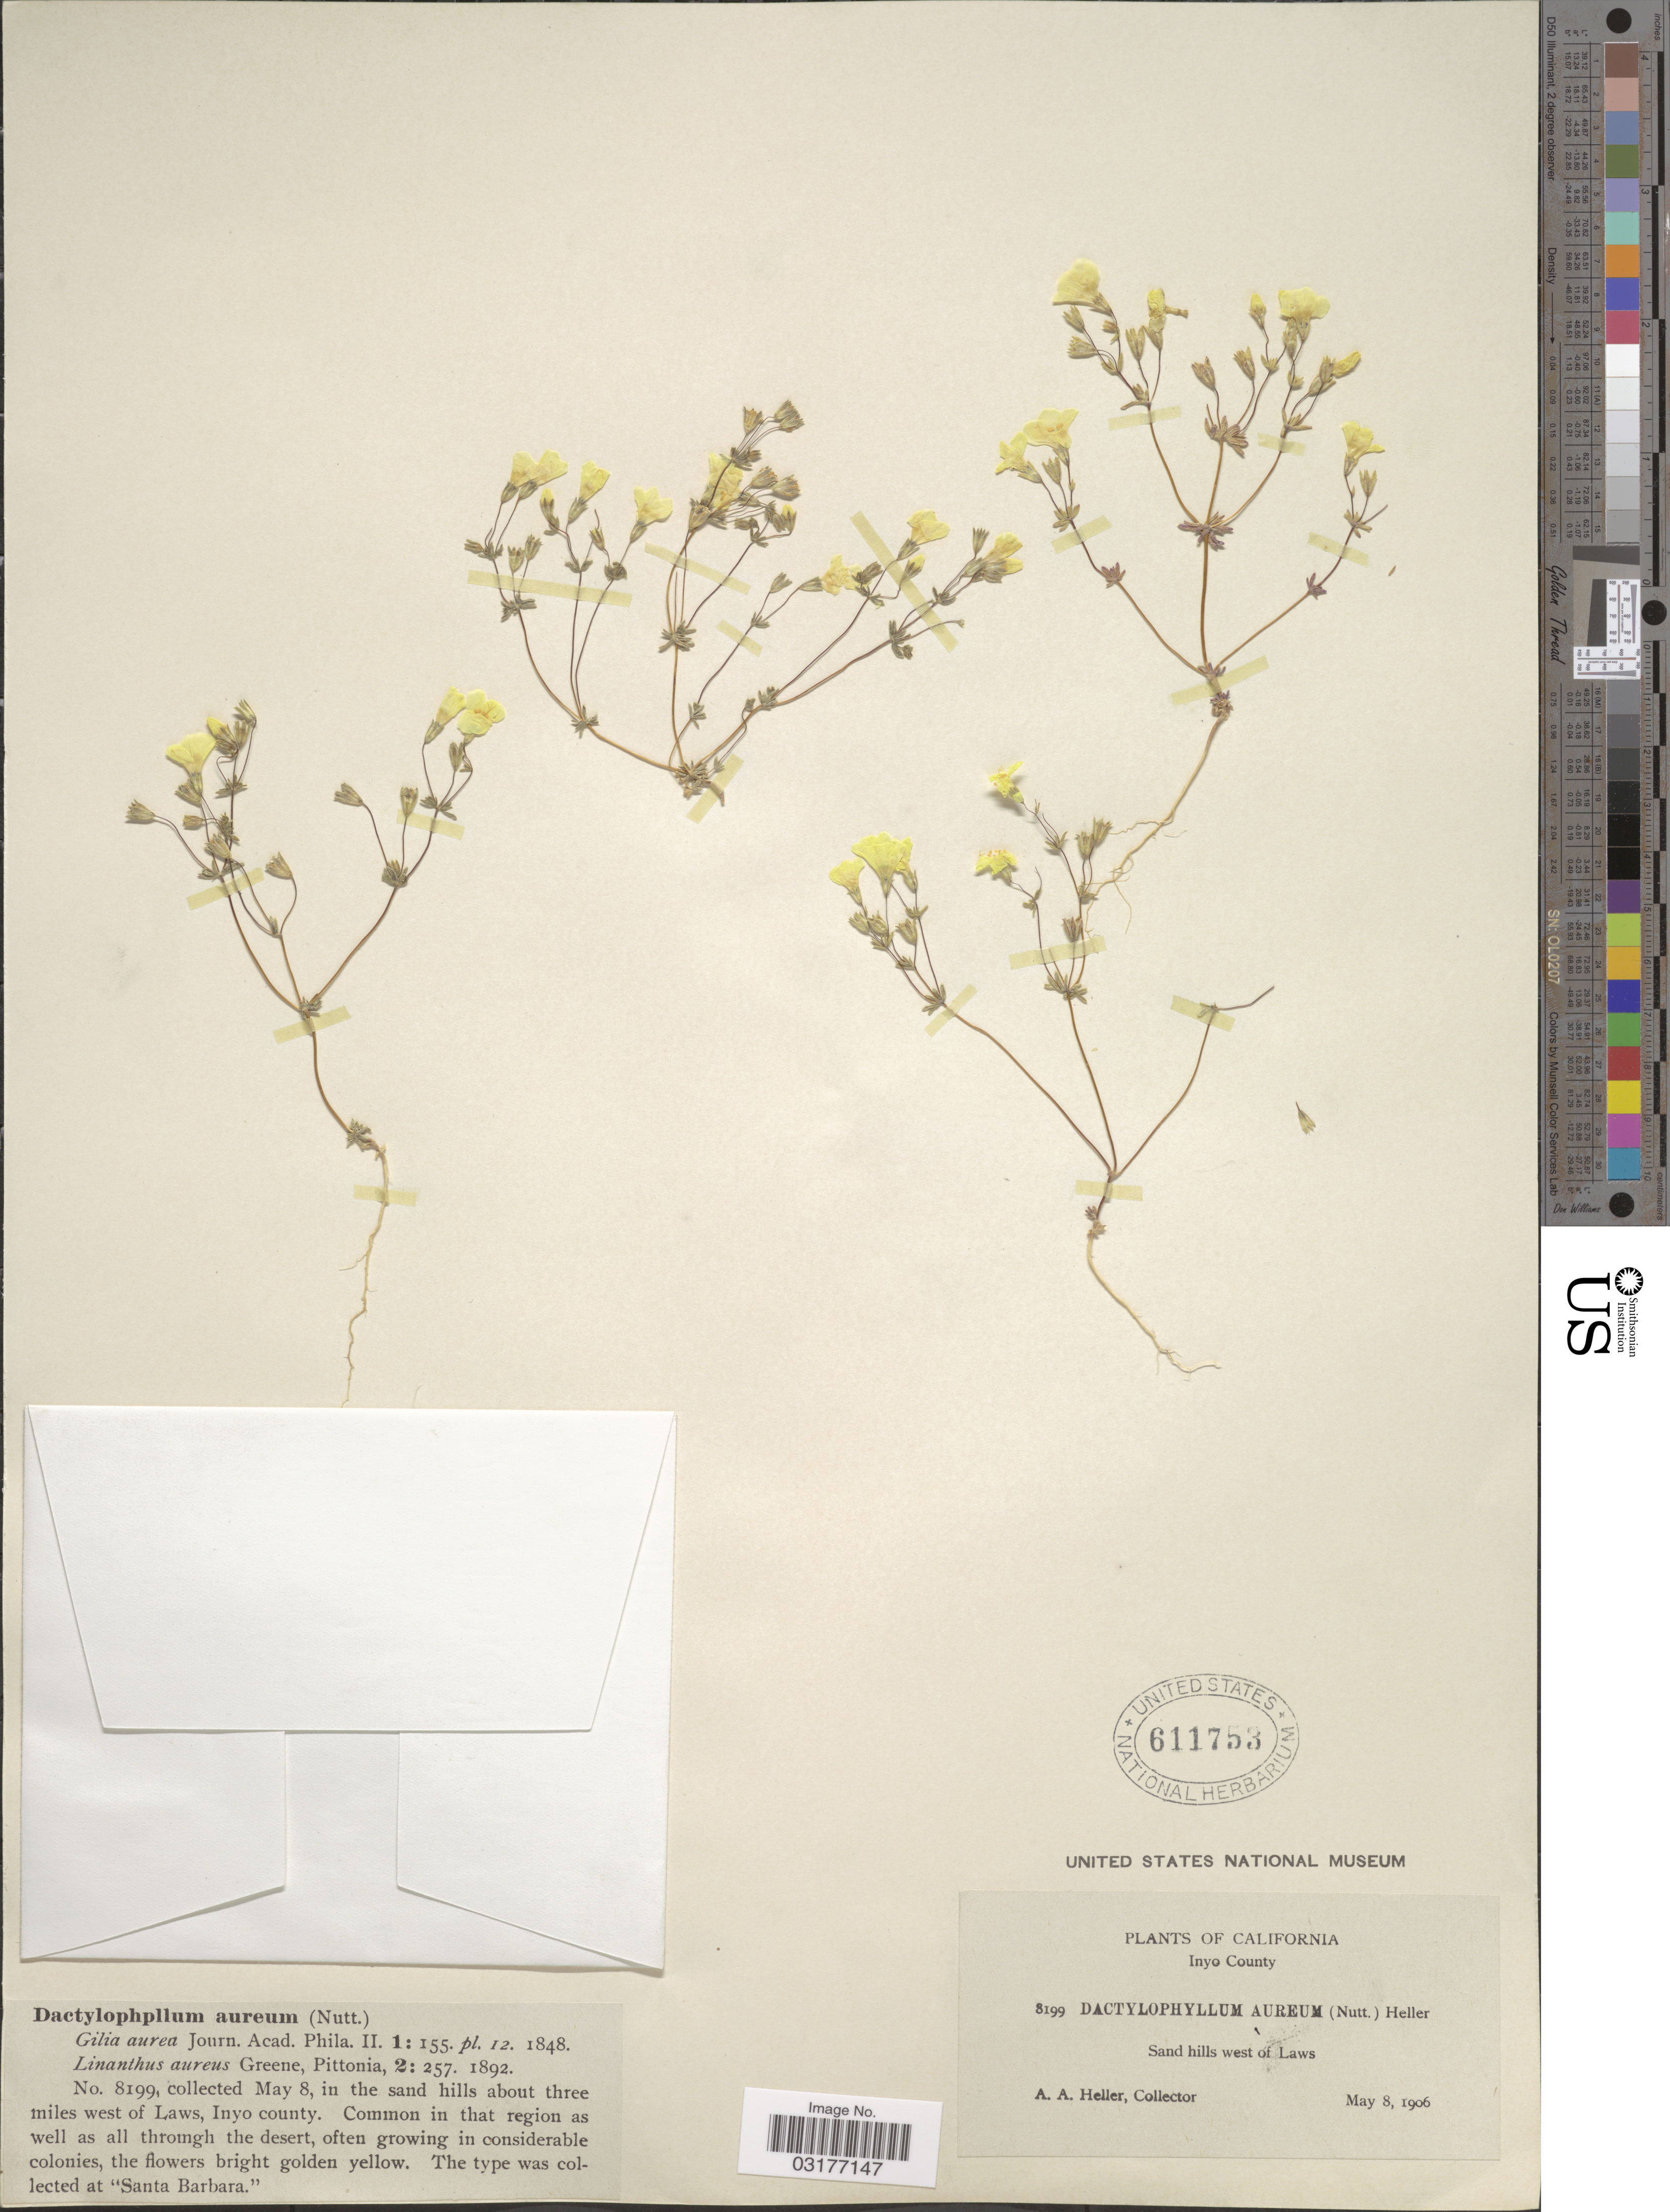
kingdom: Plantae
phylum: Tracheophyta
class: Magnoliopsida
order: Ericales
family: Polemoniaceae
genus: Leptosiphon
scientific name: Leptosiphon chrysanthus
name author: J.M. Porter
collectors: A. A. Heller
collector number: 8199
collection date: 1906-05-08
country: United States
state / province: California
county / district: Inyo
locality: Inyo County. West of Laws. Hills about three miles west of Laws.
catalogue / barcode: US 611753